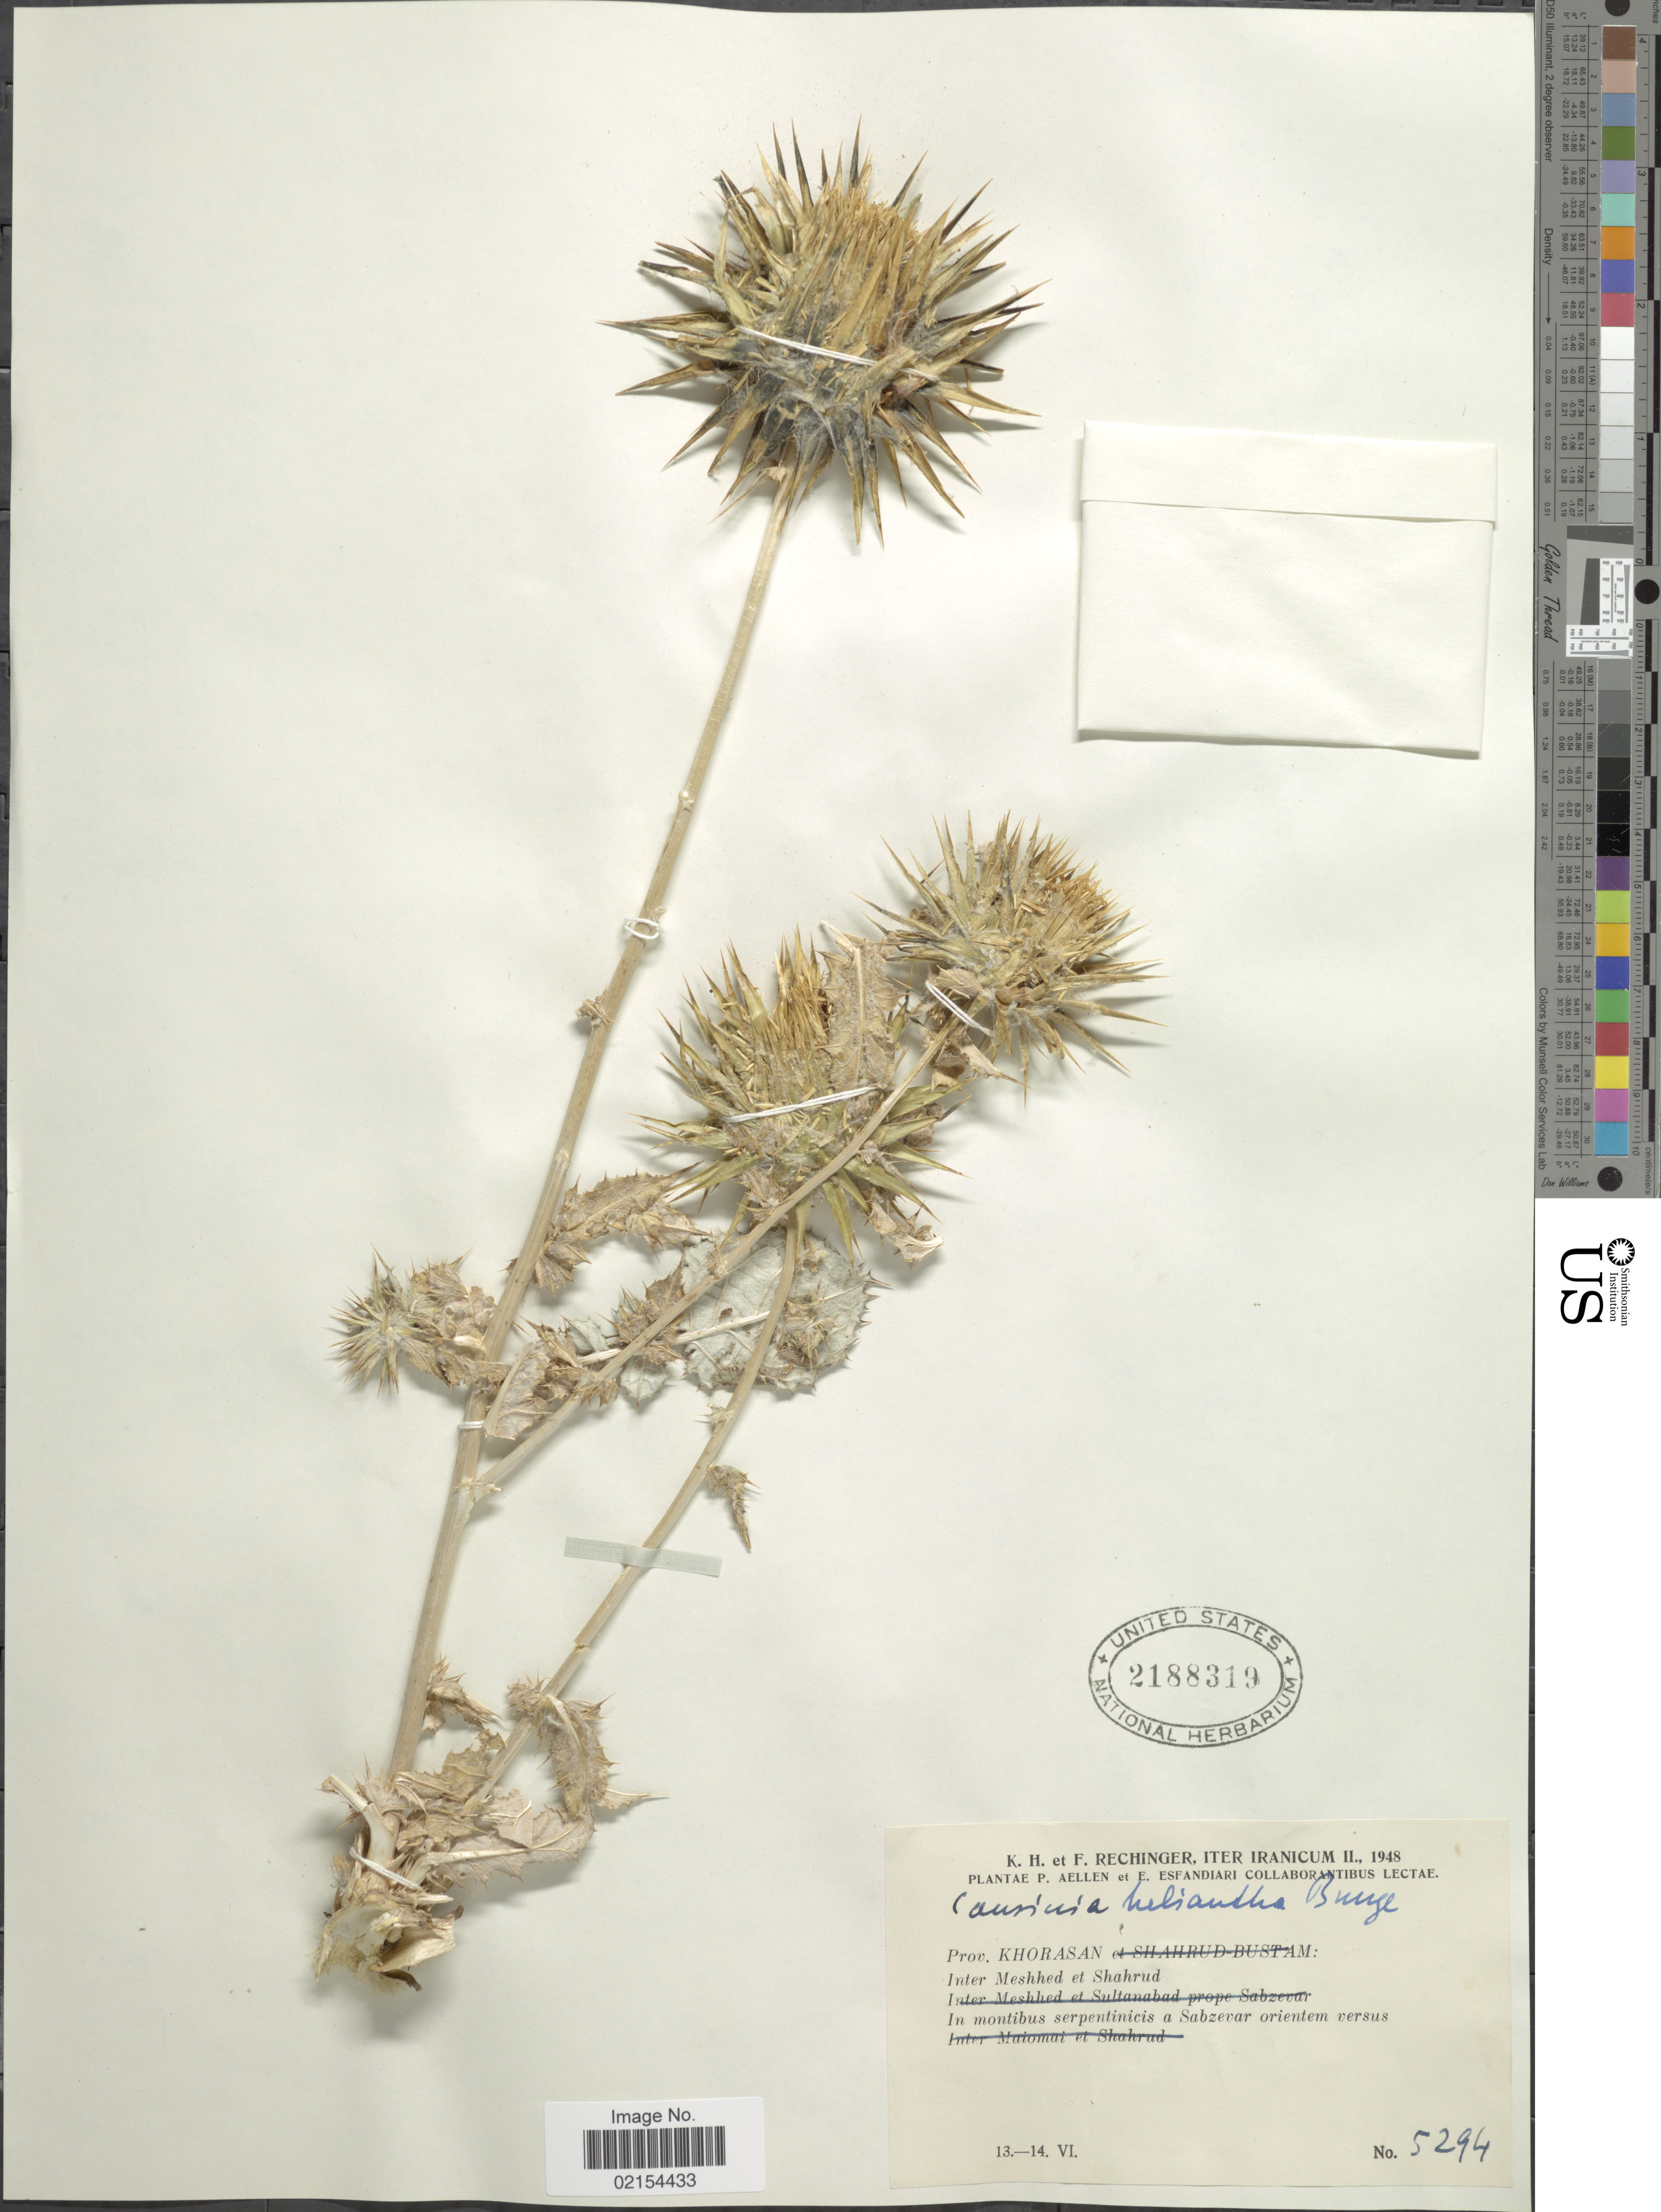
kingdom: Plantae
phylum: Tracheophyta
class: Magnoliopsida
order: Asterales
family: Asteraceae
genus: Cousinia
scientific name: Cousinia heliantha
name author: Bunge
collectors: K. H. Rechinger & F. Rechinger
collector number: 5294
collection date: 1948-06-13/1948-06-14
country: Iran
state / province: Khorasan [obsolete]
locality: Iter Iranicum, Prov. Khorasan: Inter Meshhed et Shahrud, In montibus serpentinicus a Sabzevar orientem versus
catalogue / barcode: US 2188319